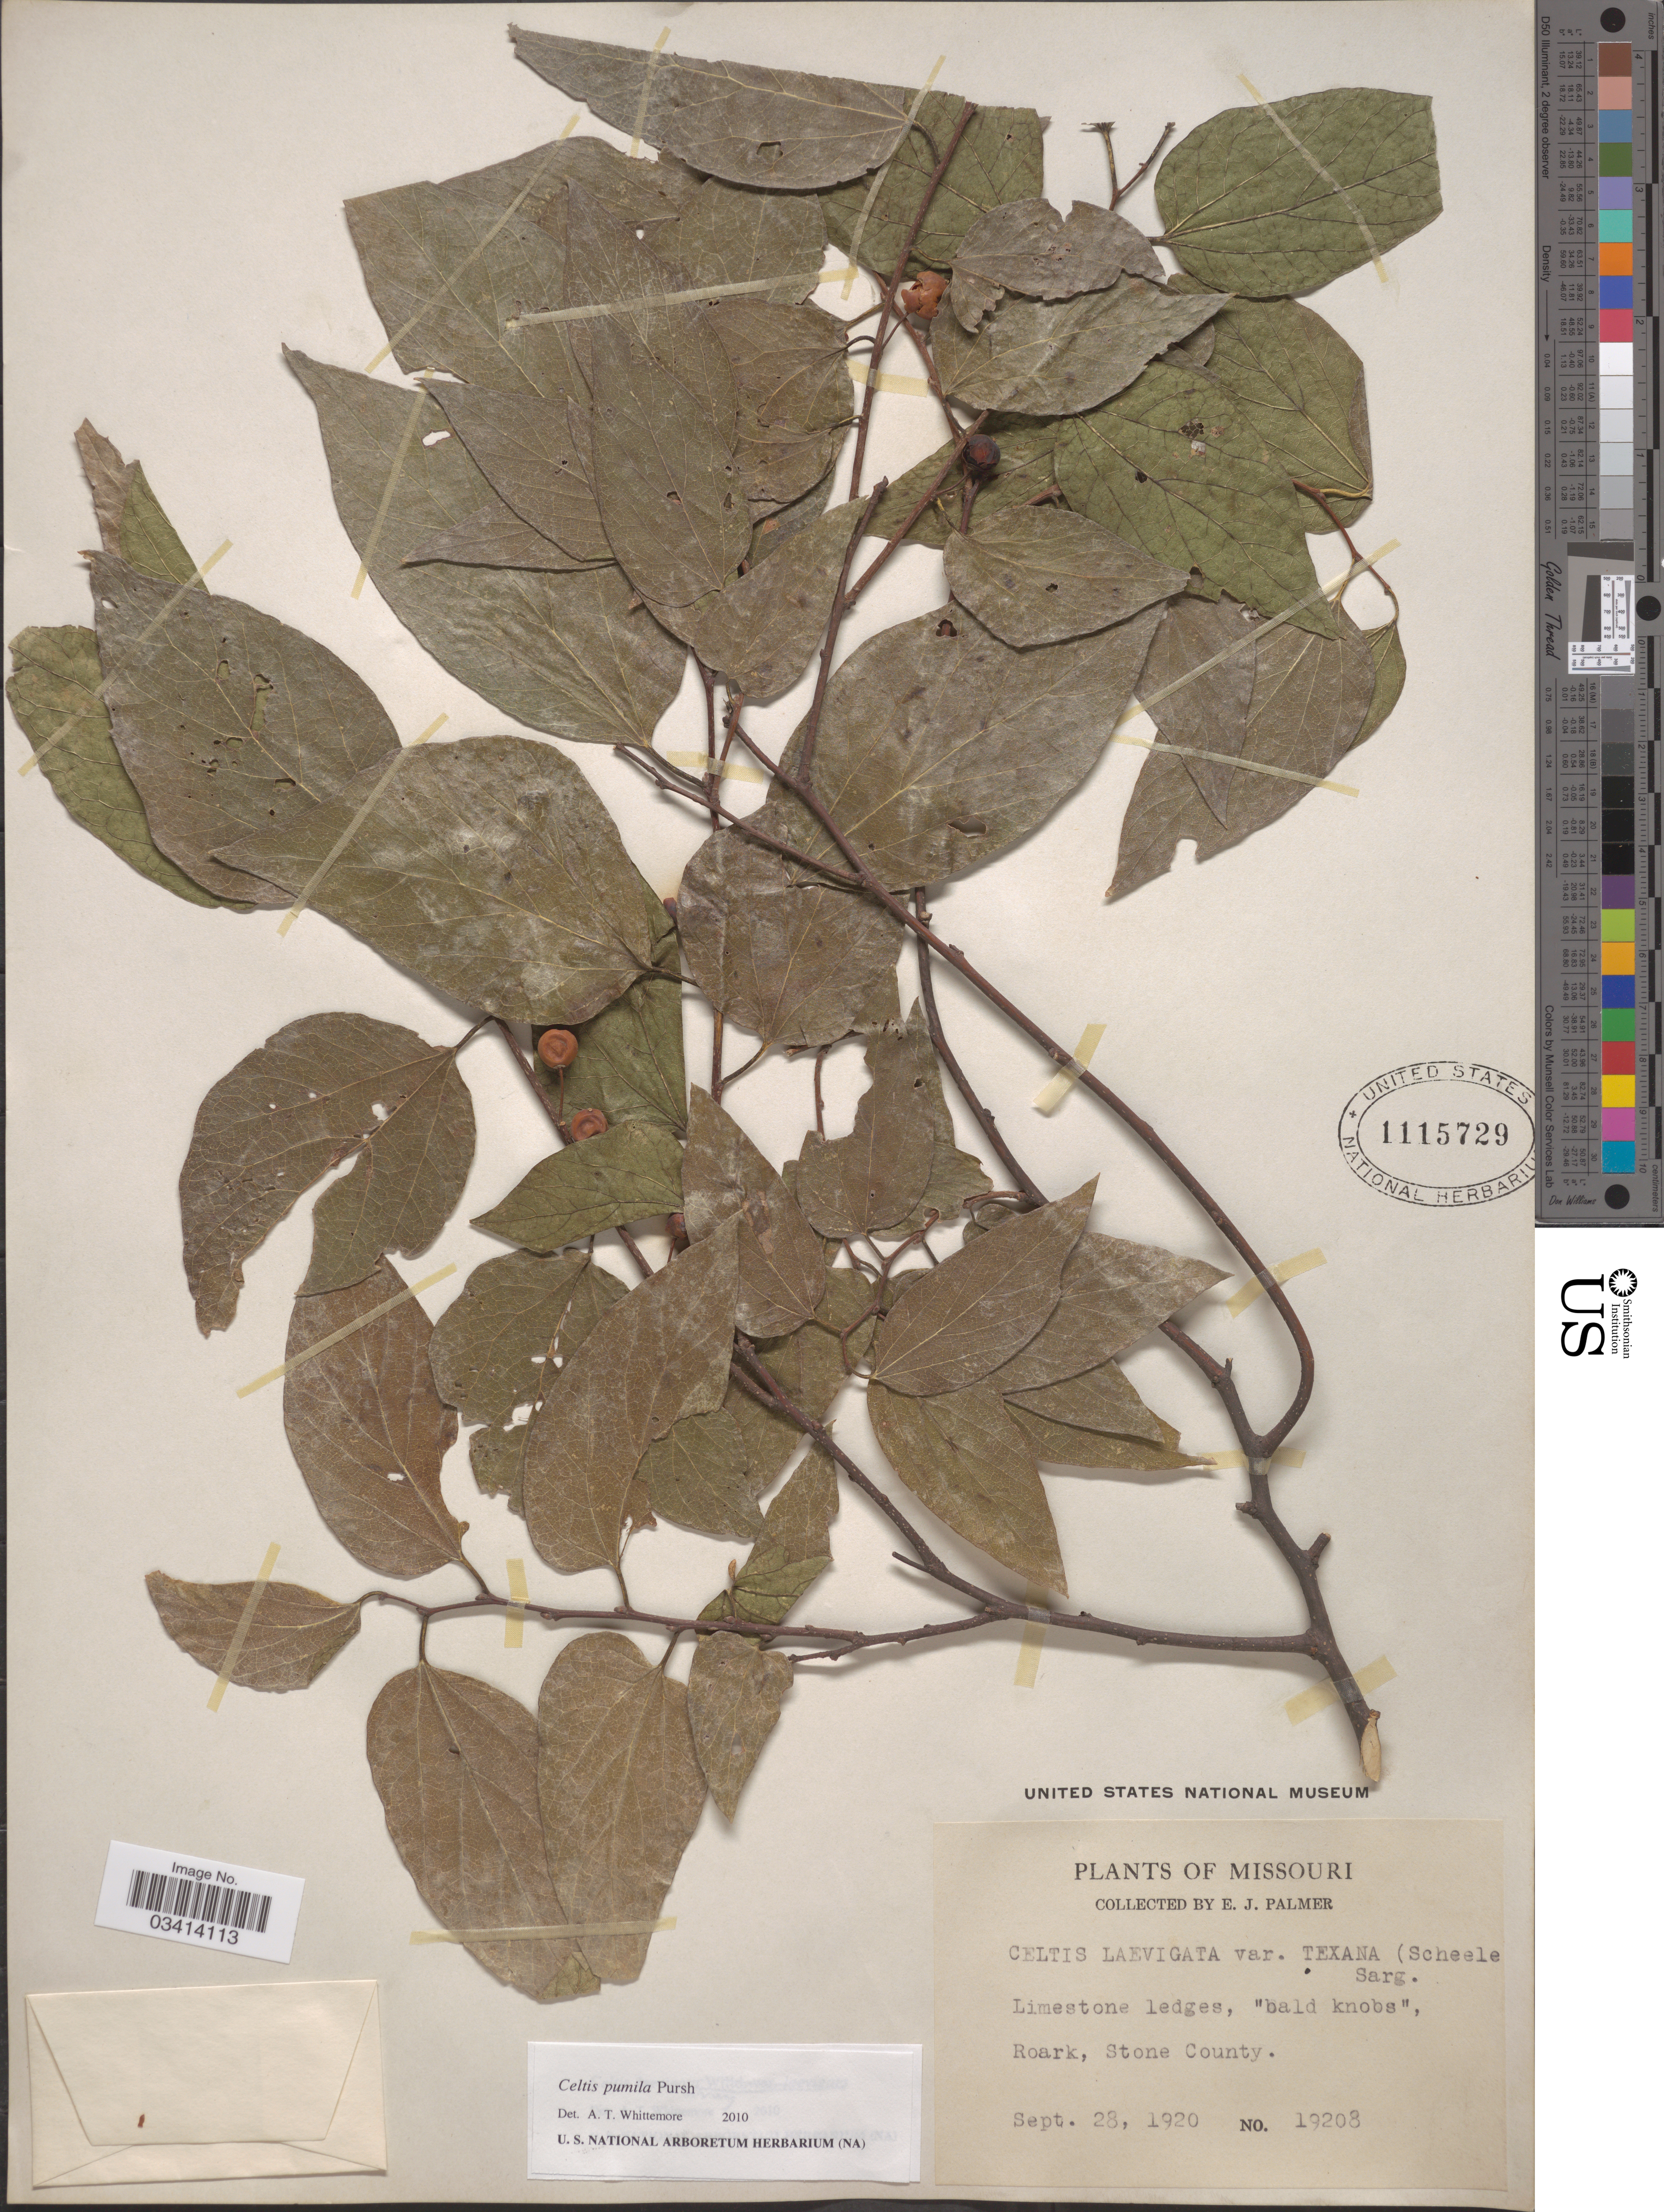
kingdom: Plantae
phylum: Tracheophyta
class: Magnoliopsida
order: Rosales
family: Cannabaceae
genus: Celtis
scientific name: Celtis pumila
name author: Pursh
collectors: E. J. Palmer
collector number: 19208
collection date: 1920-09-28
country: United States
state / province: Missouri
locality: Roark, Stony County.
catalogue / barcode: US 1115729